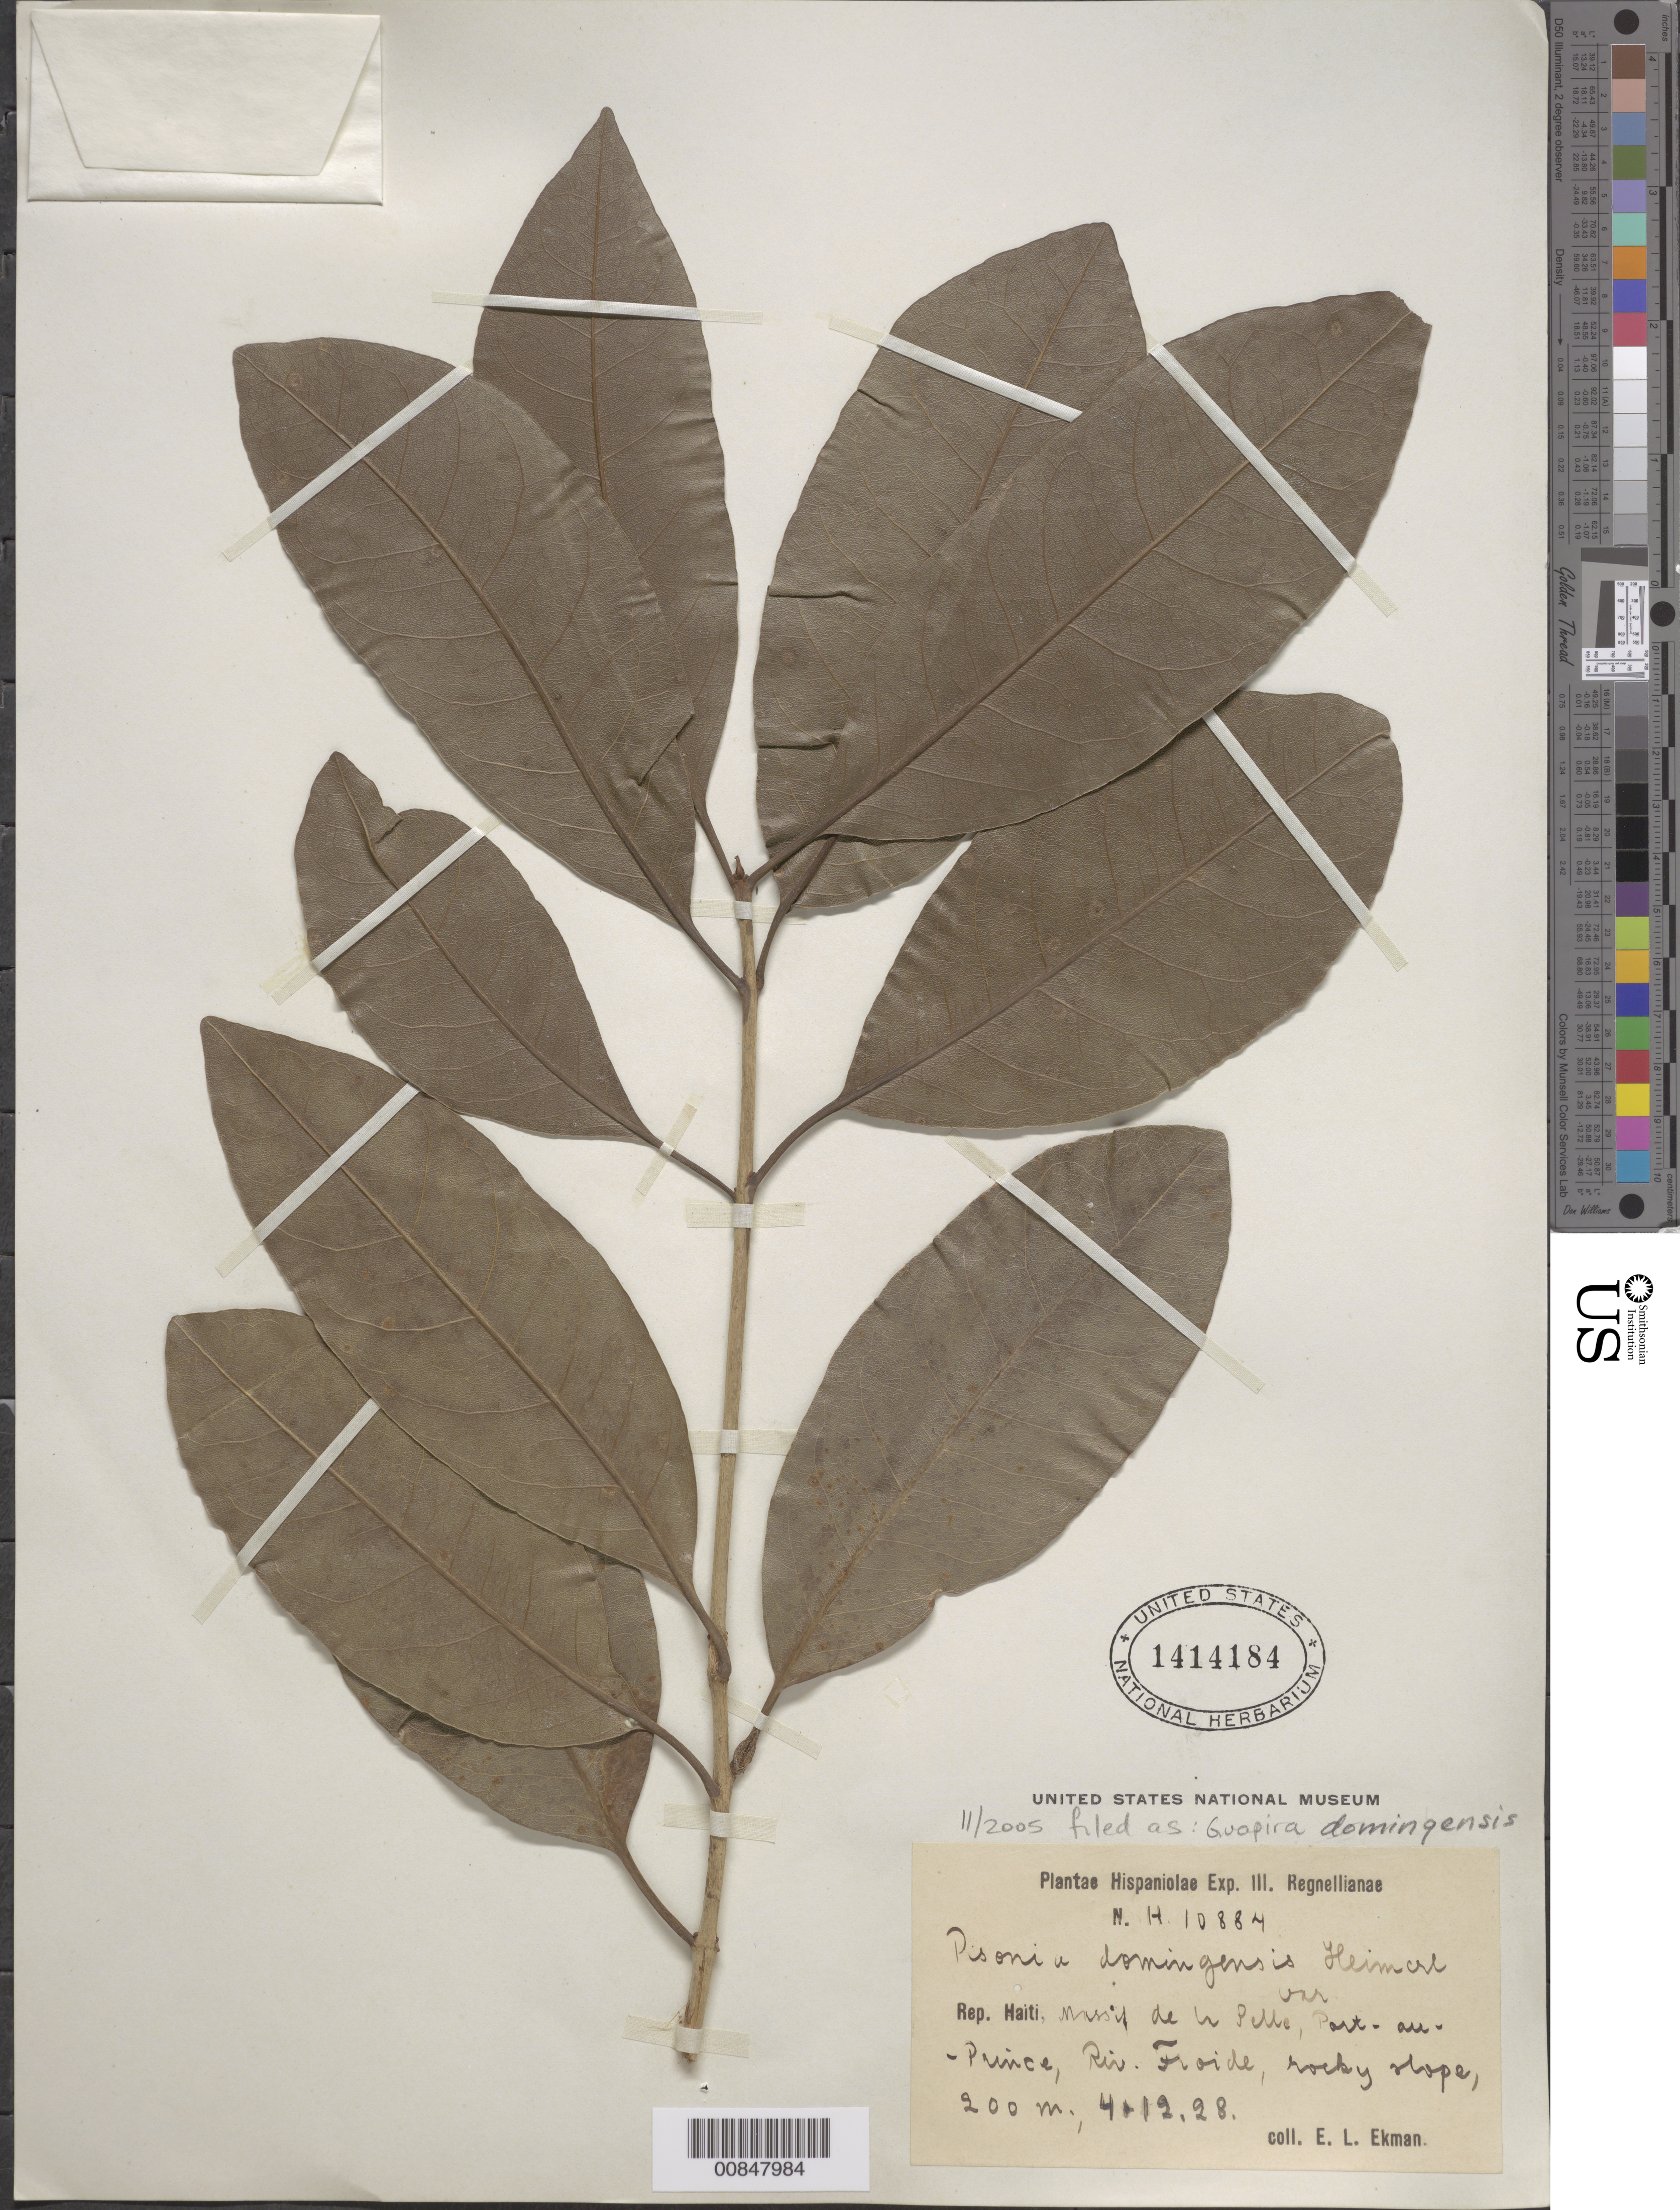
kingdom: Plantae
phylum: Tracheophyta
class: Magnoliopsida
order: Caryophyllales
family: Nyctaginaceae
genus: Guapira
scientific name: Guapira domingensis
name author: (Heimerl) Alain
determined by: Strong, Mark T., (BOT), Smithsonian Institution - National Museum of Natural History (UNITED STATES)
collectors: E. L. Ekman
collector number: H 10884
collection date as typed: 04 Dec 1928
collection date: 1928-12-04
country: Haiti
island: Hispaniola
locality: Massif de la Selle, Port-au-Prince, Riv. Froide.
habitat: Rocky slope.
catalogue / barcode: US 1414184